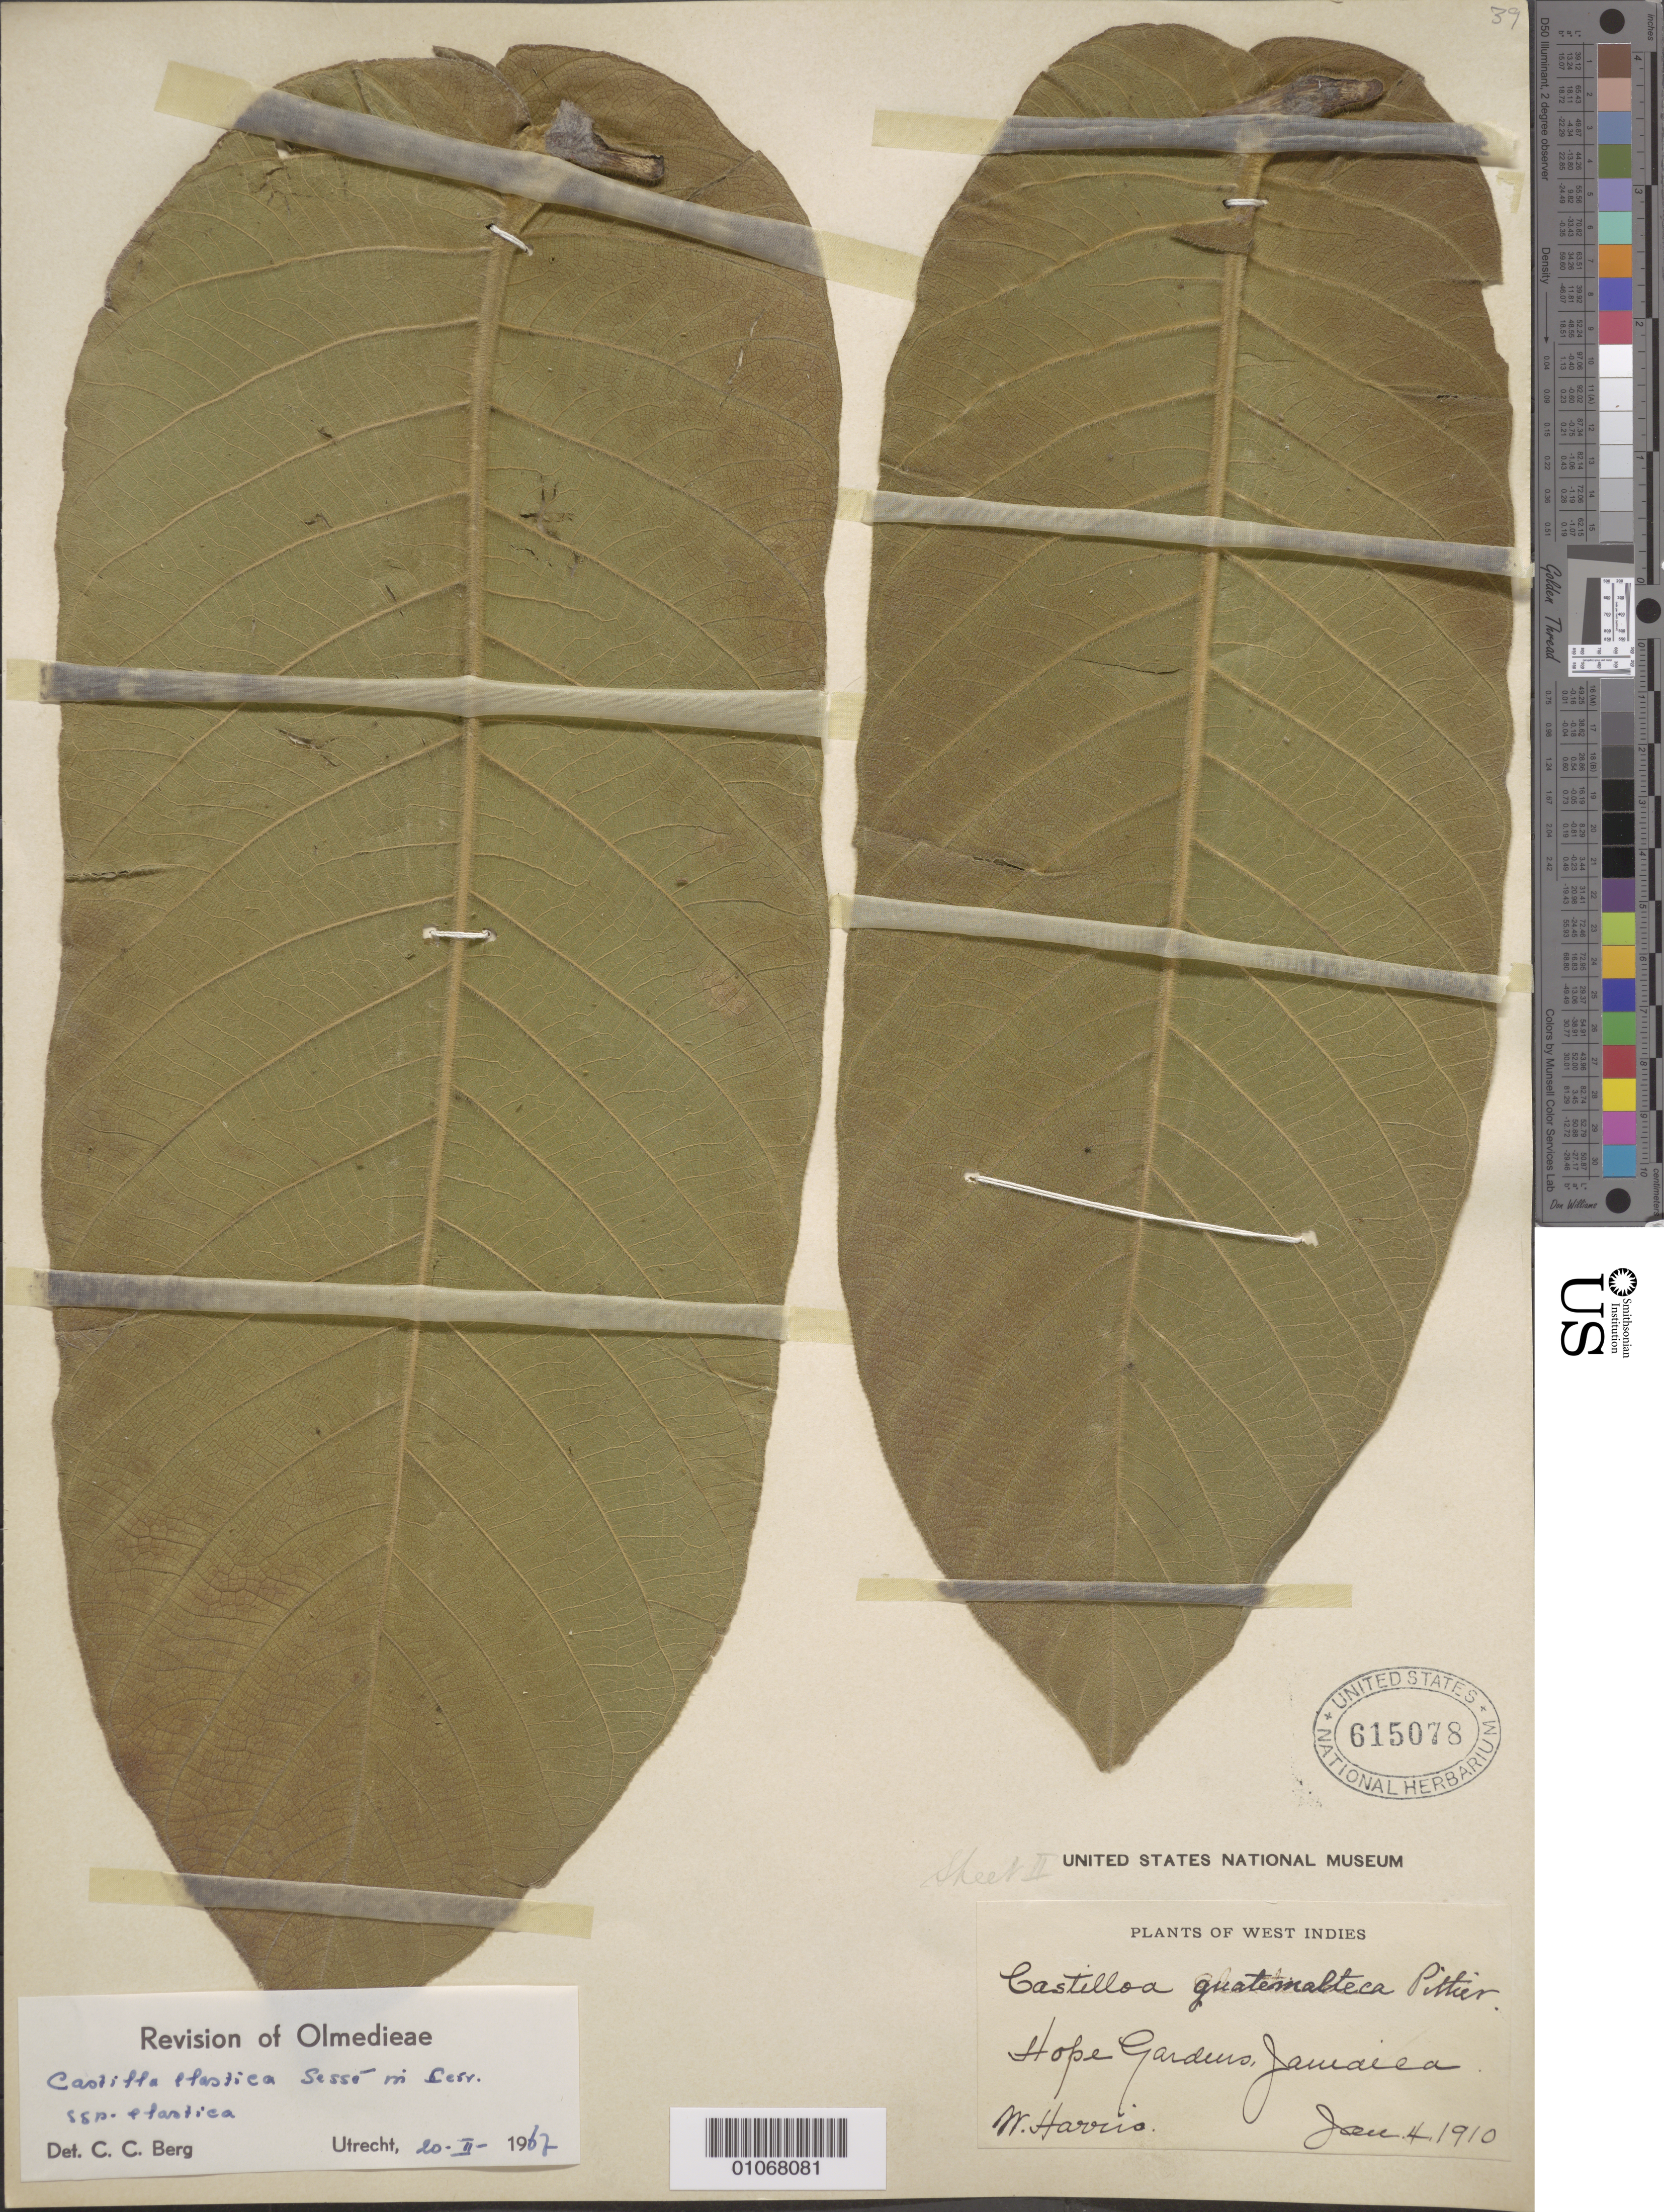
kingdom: Plantae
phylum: Tracheophyta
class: Magnoliopsida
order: Rosales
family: Moraceae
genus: Castilla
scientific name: Castilla elastica subsp. elastica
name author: Sessé ex Cerv.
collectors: W. Harris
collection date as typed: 04 Jan 1910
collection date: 1910-01-04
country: Jamaica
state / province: Saint Mary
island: Jamaica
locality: Hope Gardens.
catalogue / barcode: US 615078